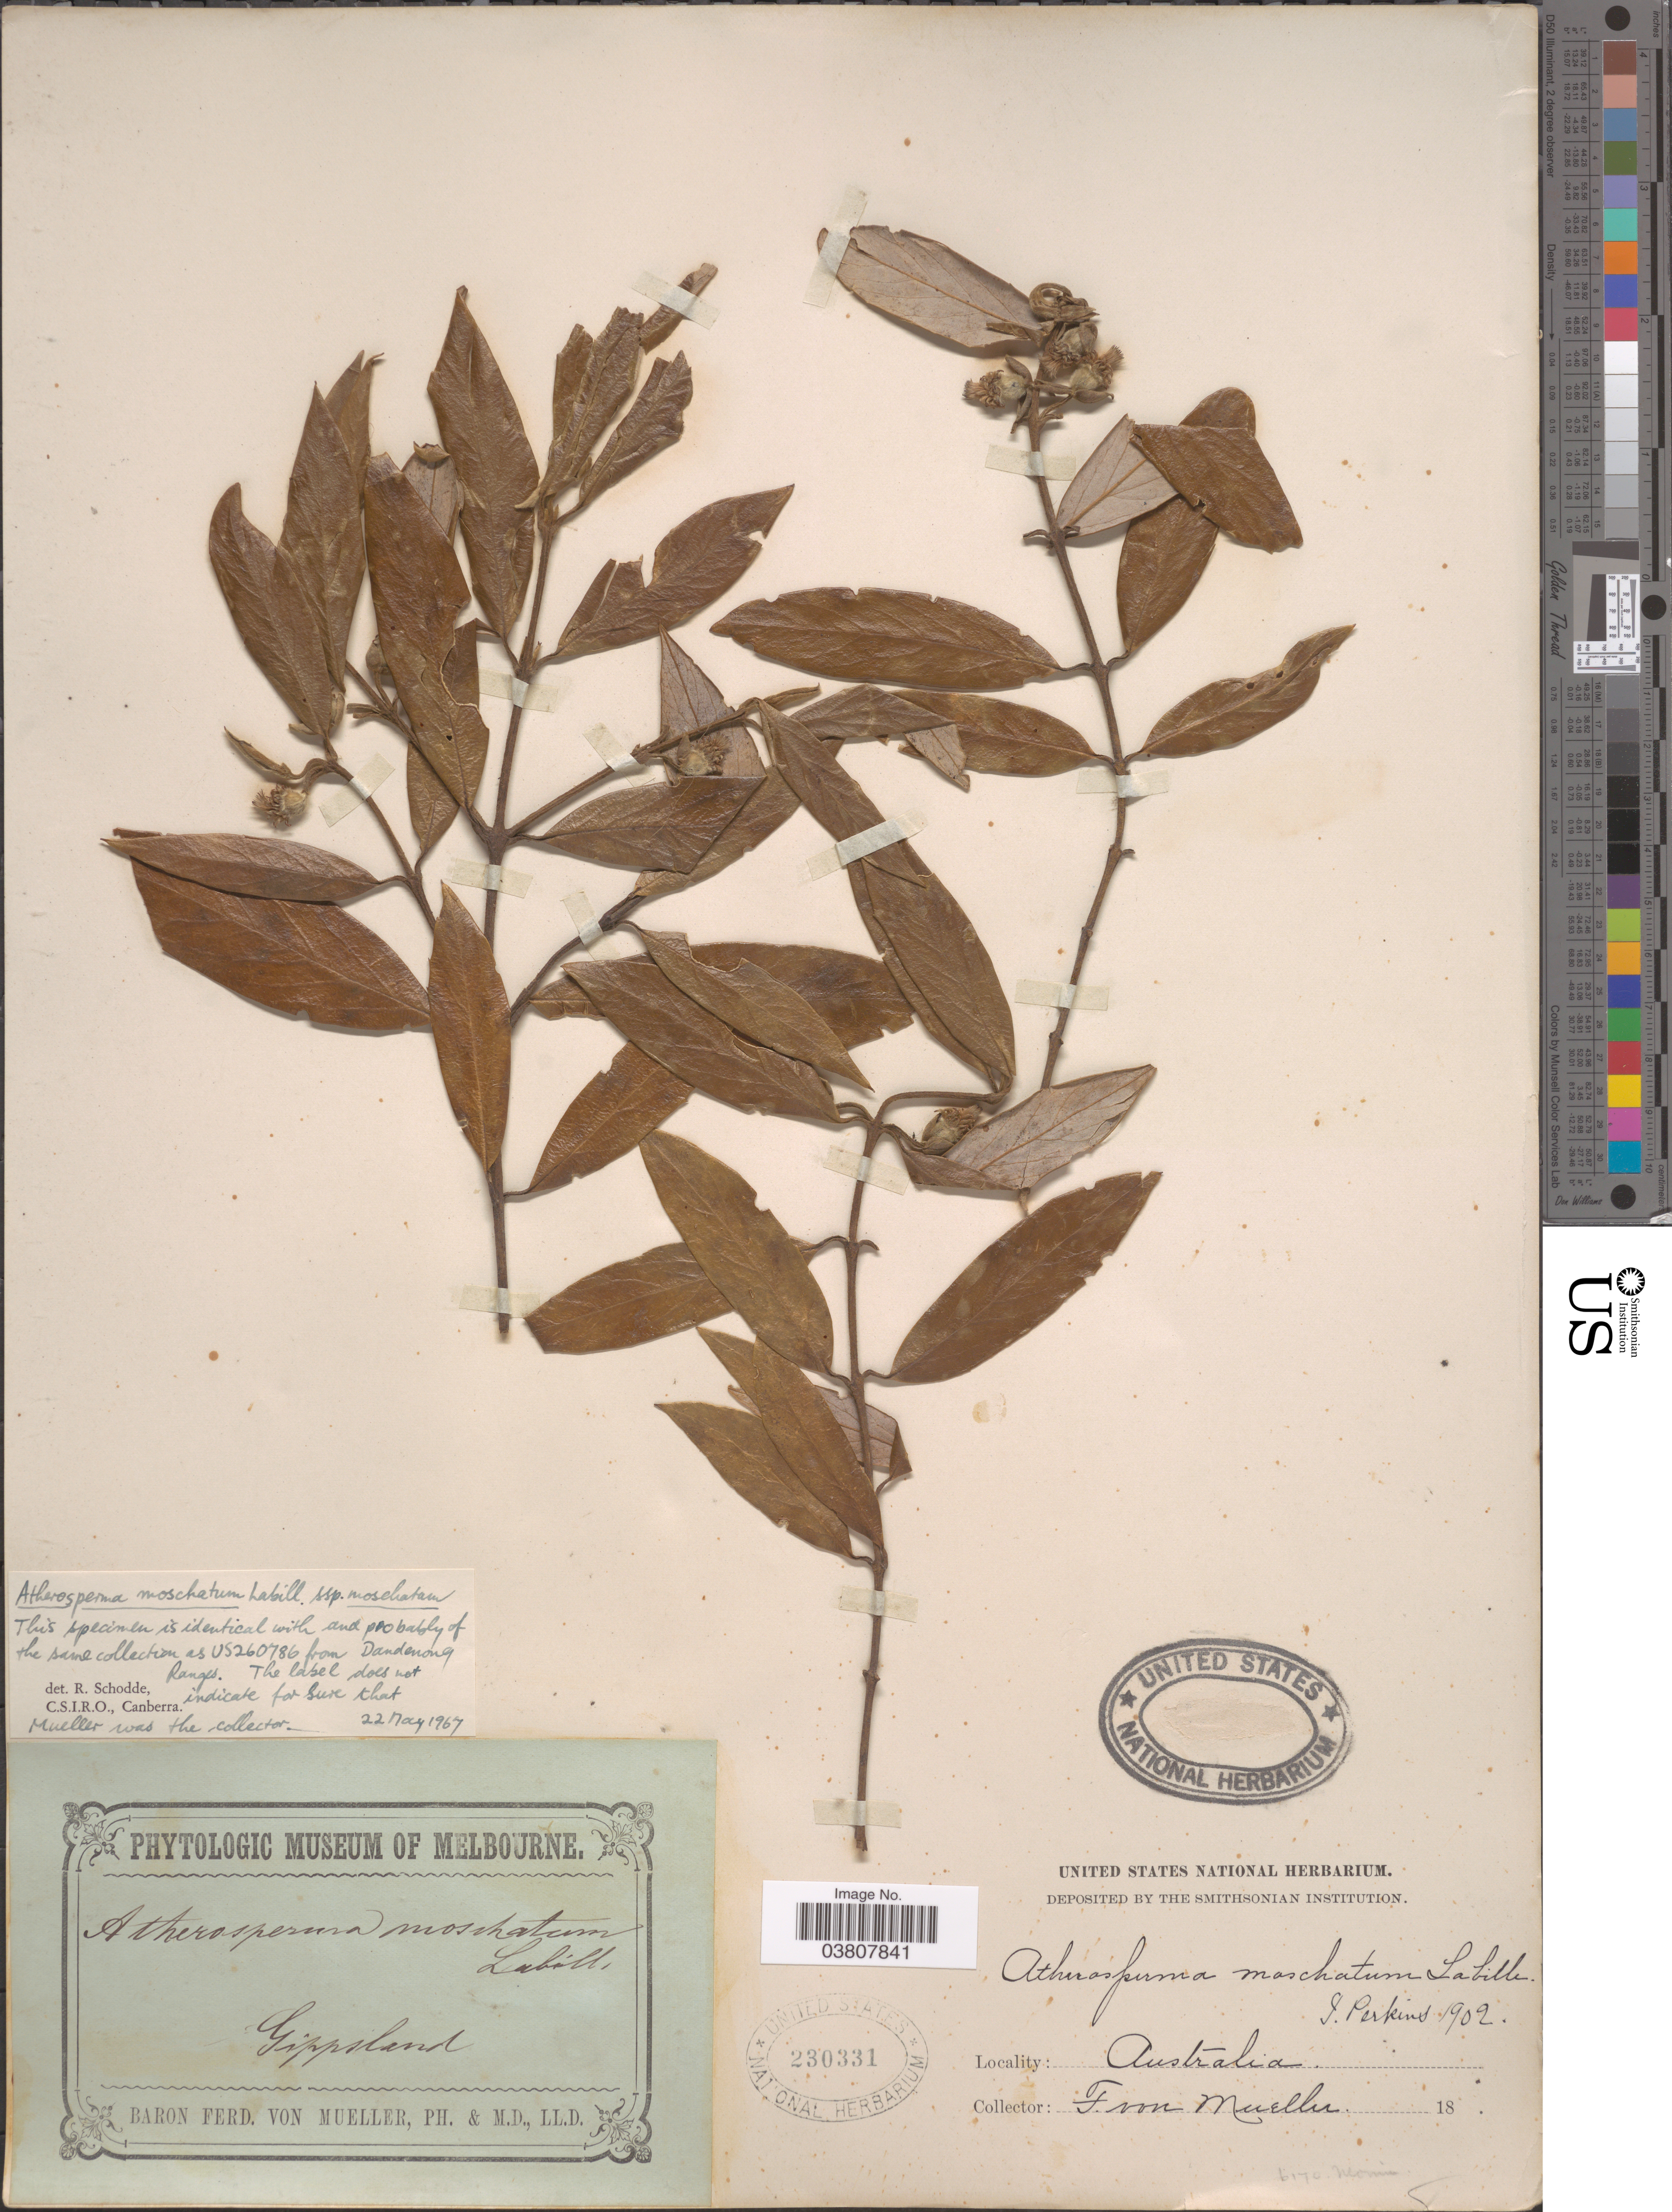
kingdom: Plantae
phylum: Tracheophyta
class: Magnoliopsida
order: Laurales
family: Atherospermataceae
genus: Atherosperma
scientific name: Atherosperma moschatum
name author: Labill.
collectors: F. von Mueller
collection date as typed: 18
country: Australia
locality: Gippsland.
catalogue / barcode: US 230331